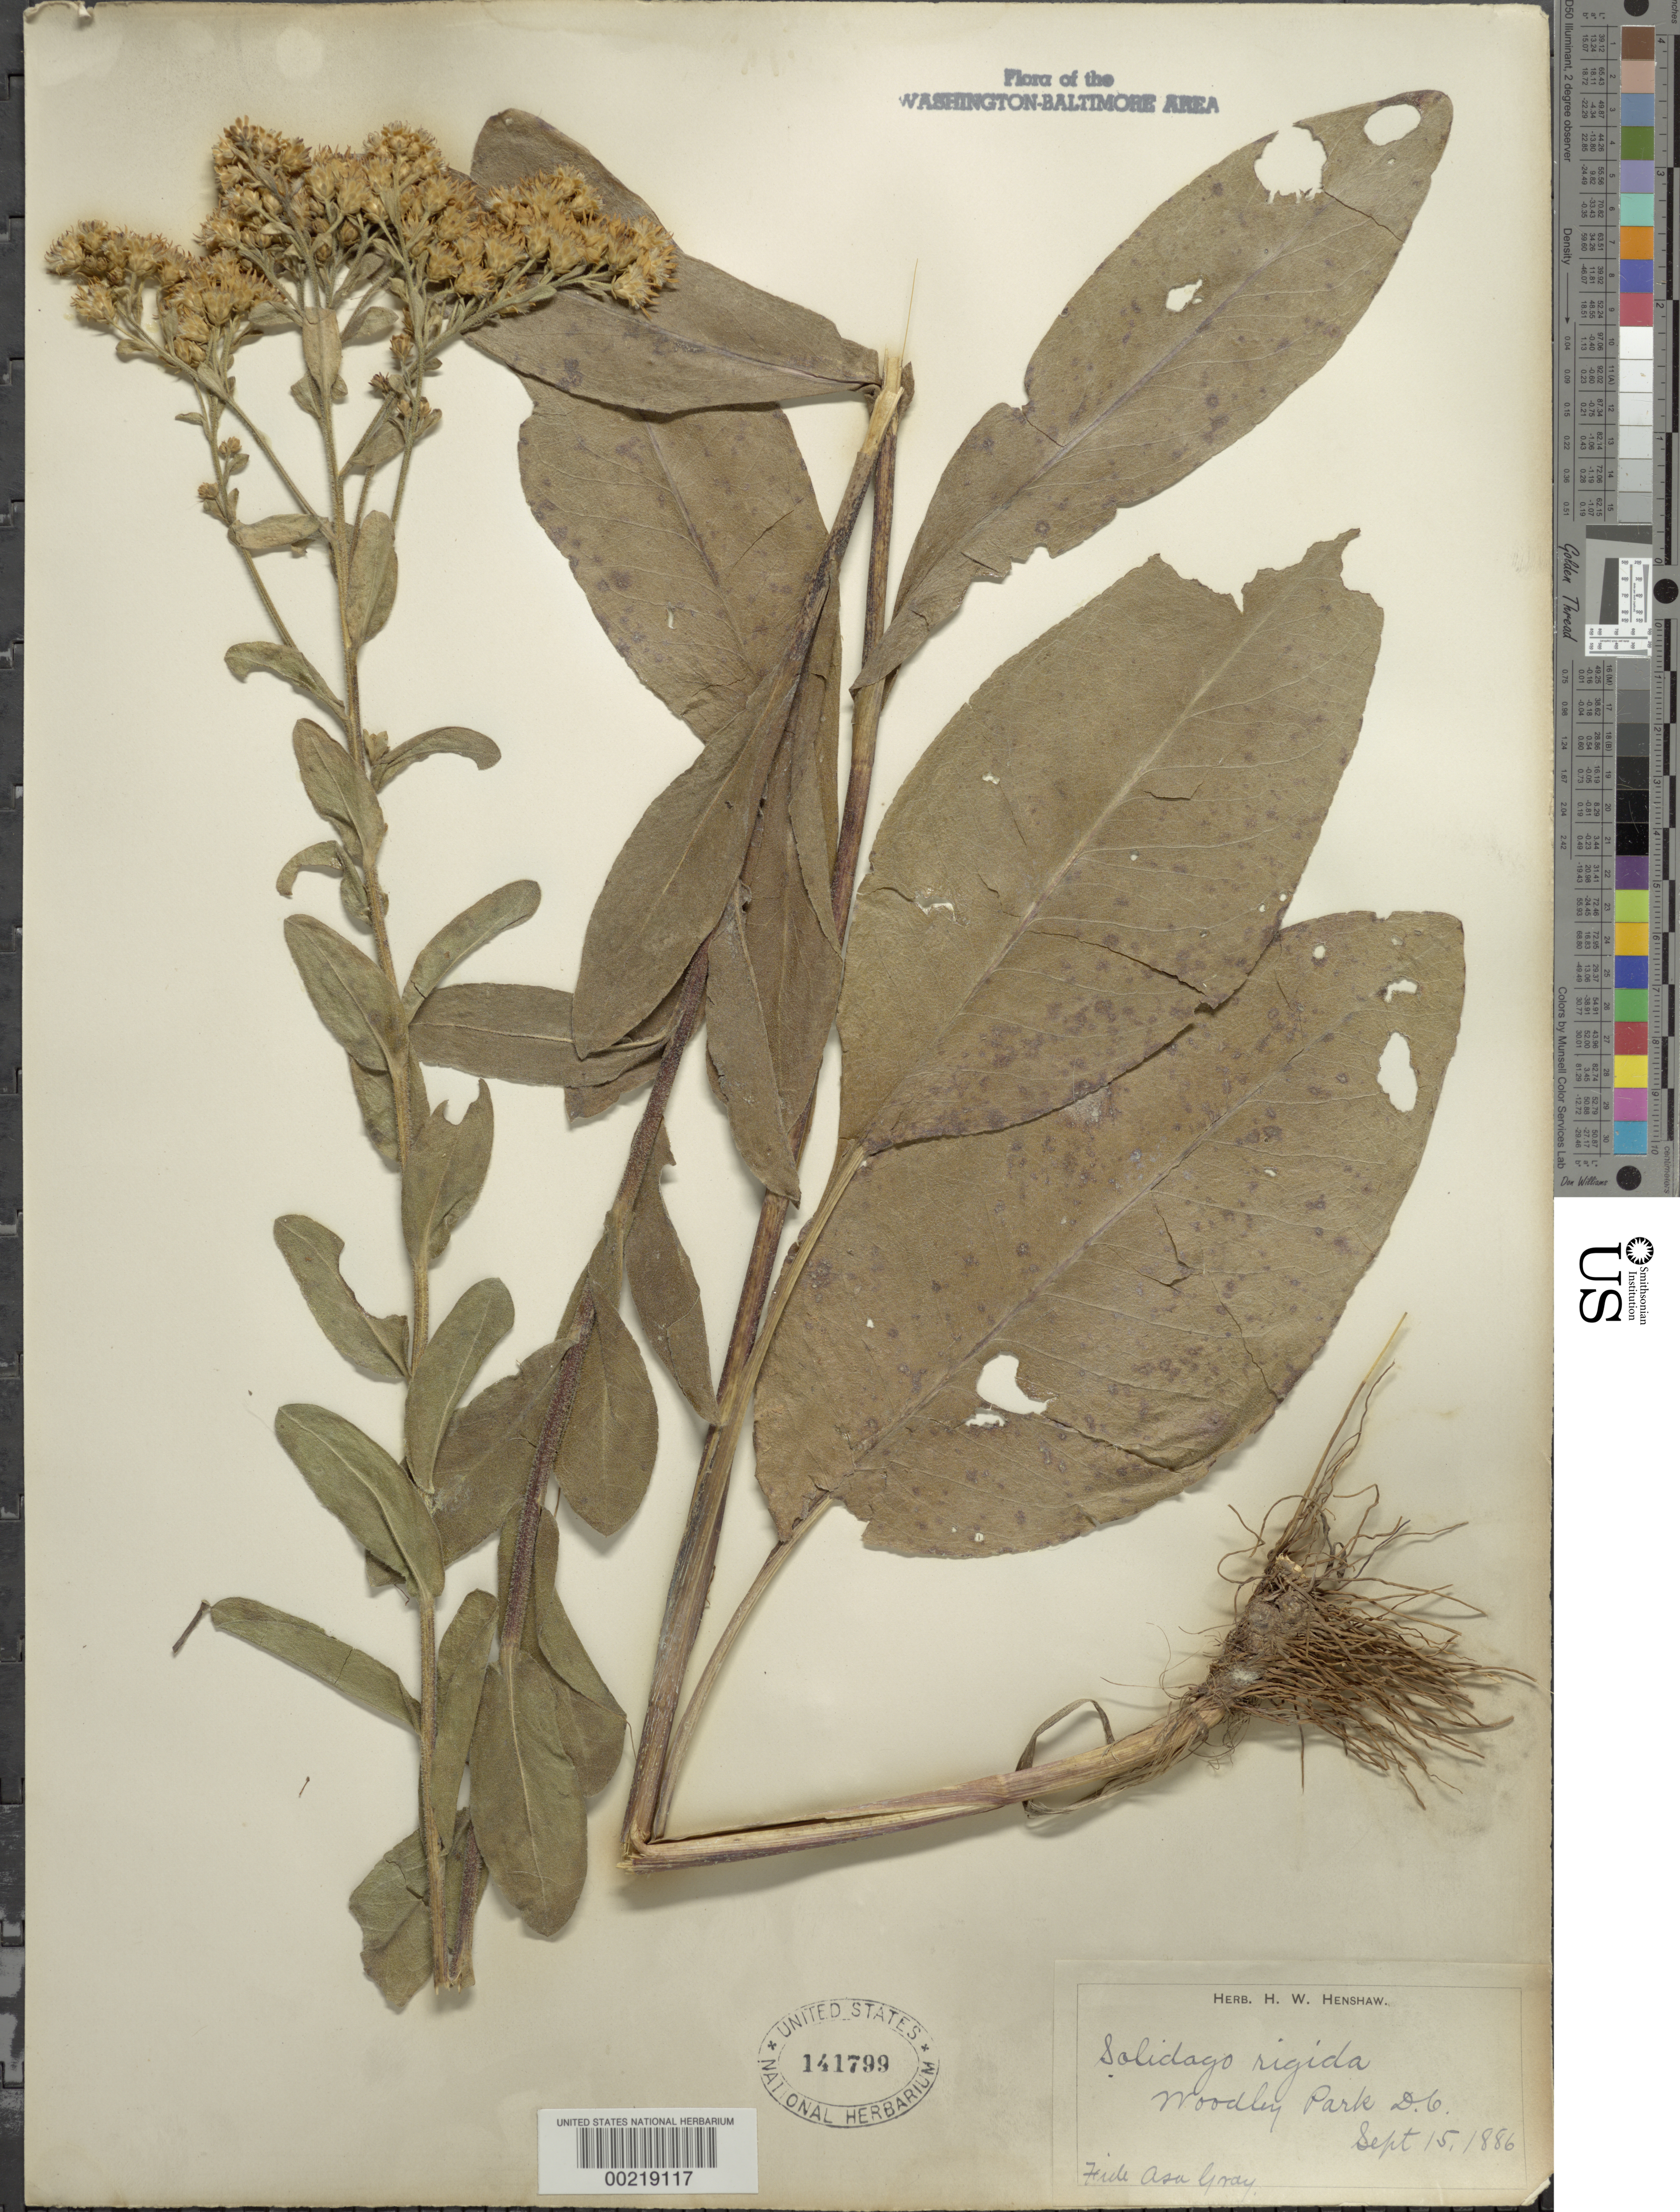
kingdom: Plantae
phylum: Tracheophyta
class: Magnoliopsida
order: Asterales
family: Asteraceae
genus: Solidago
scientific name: Solidago rigida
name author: L.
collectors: H. Henshaw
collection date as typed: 15 Sep 1886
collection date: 1886-09-15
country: United States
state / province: District of Columbia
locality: Woodley Park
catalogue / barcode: US 141799